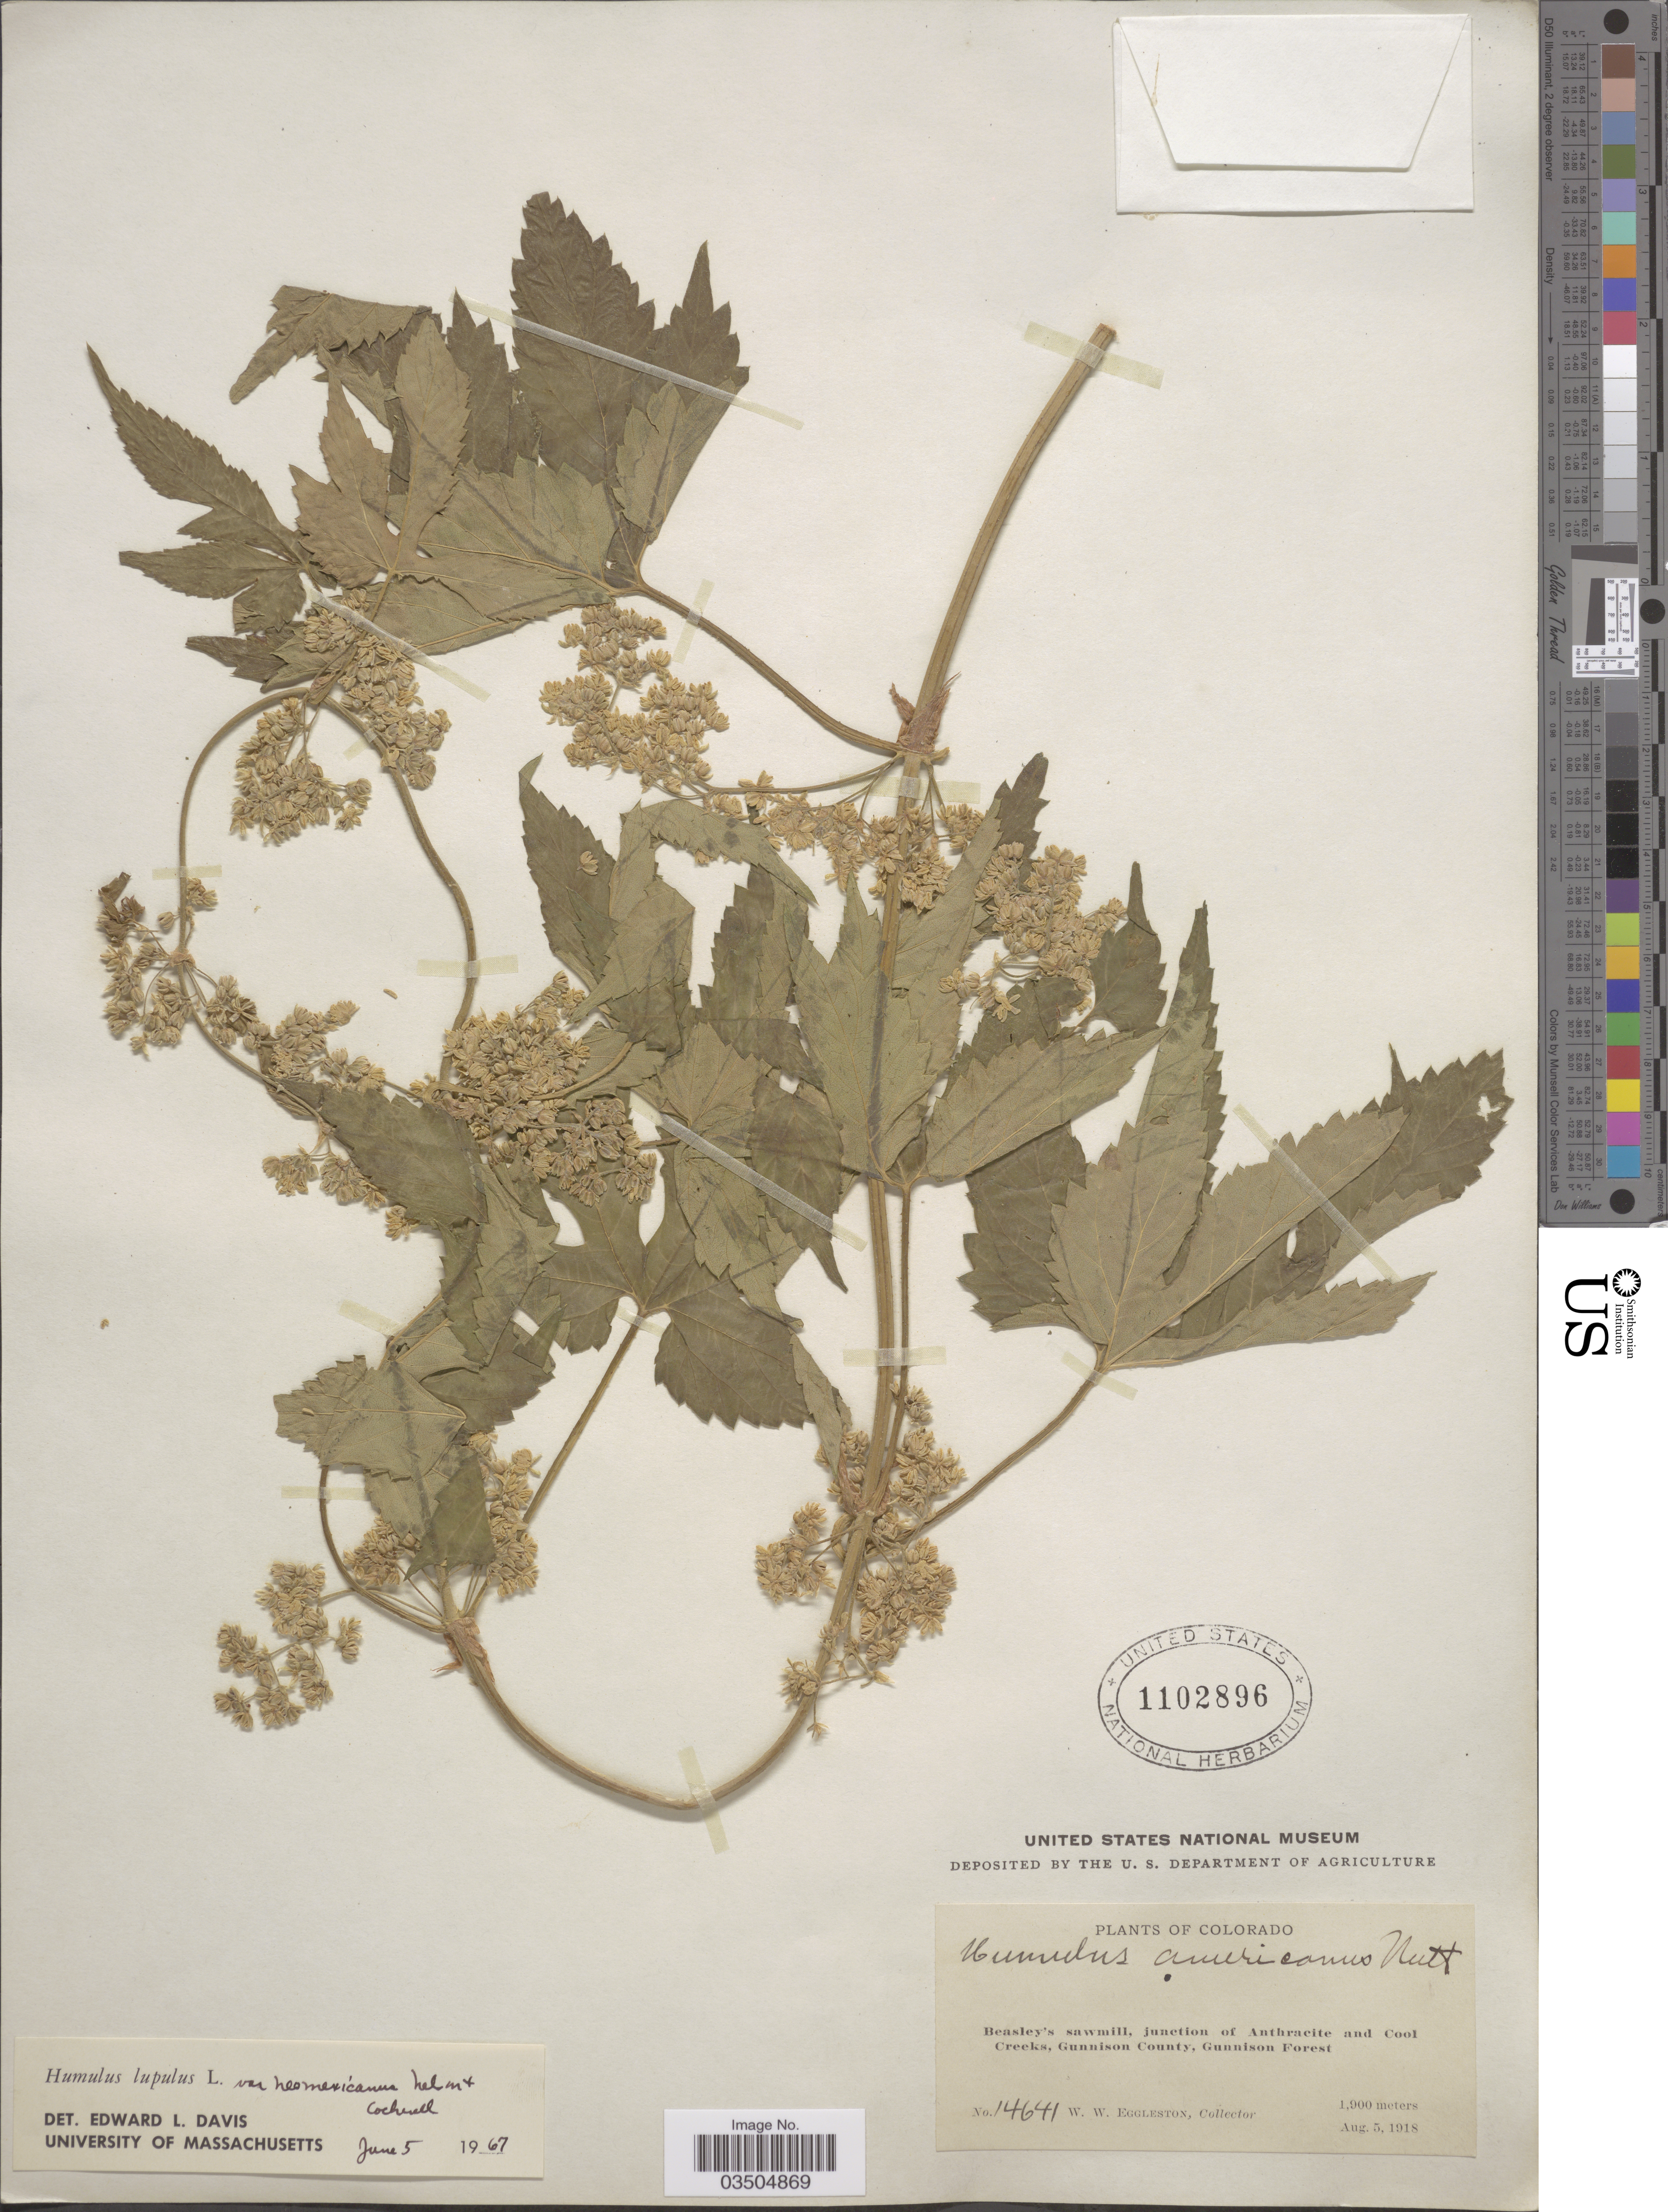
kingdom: Plantae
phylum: Tracheophyta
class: Magnoliopsida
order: Rosales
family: Cannabaceae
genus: Humulus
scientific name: Humulus neomexicanus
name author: (A. Nelson & Cockerell) Rydb.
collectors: W. W. Eggleston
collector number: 14641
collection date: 1918-08-05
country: United States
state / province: Colorado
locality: Beasley's sawmill, junction of Anthracite and Cool Creeks, Gunnison County, Gunnison Forest.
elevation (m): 1900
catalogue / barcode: US 1102896